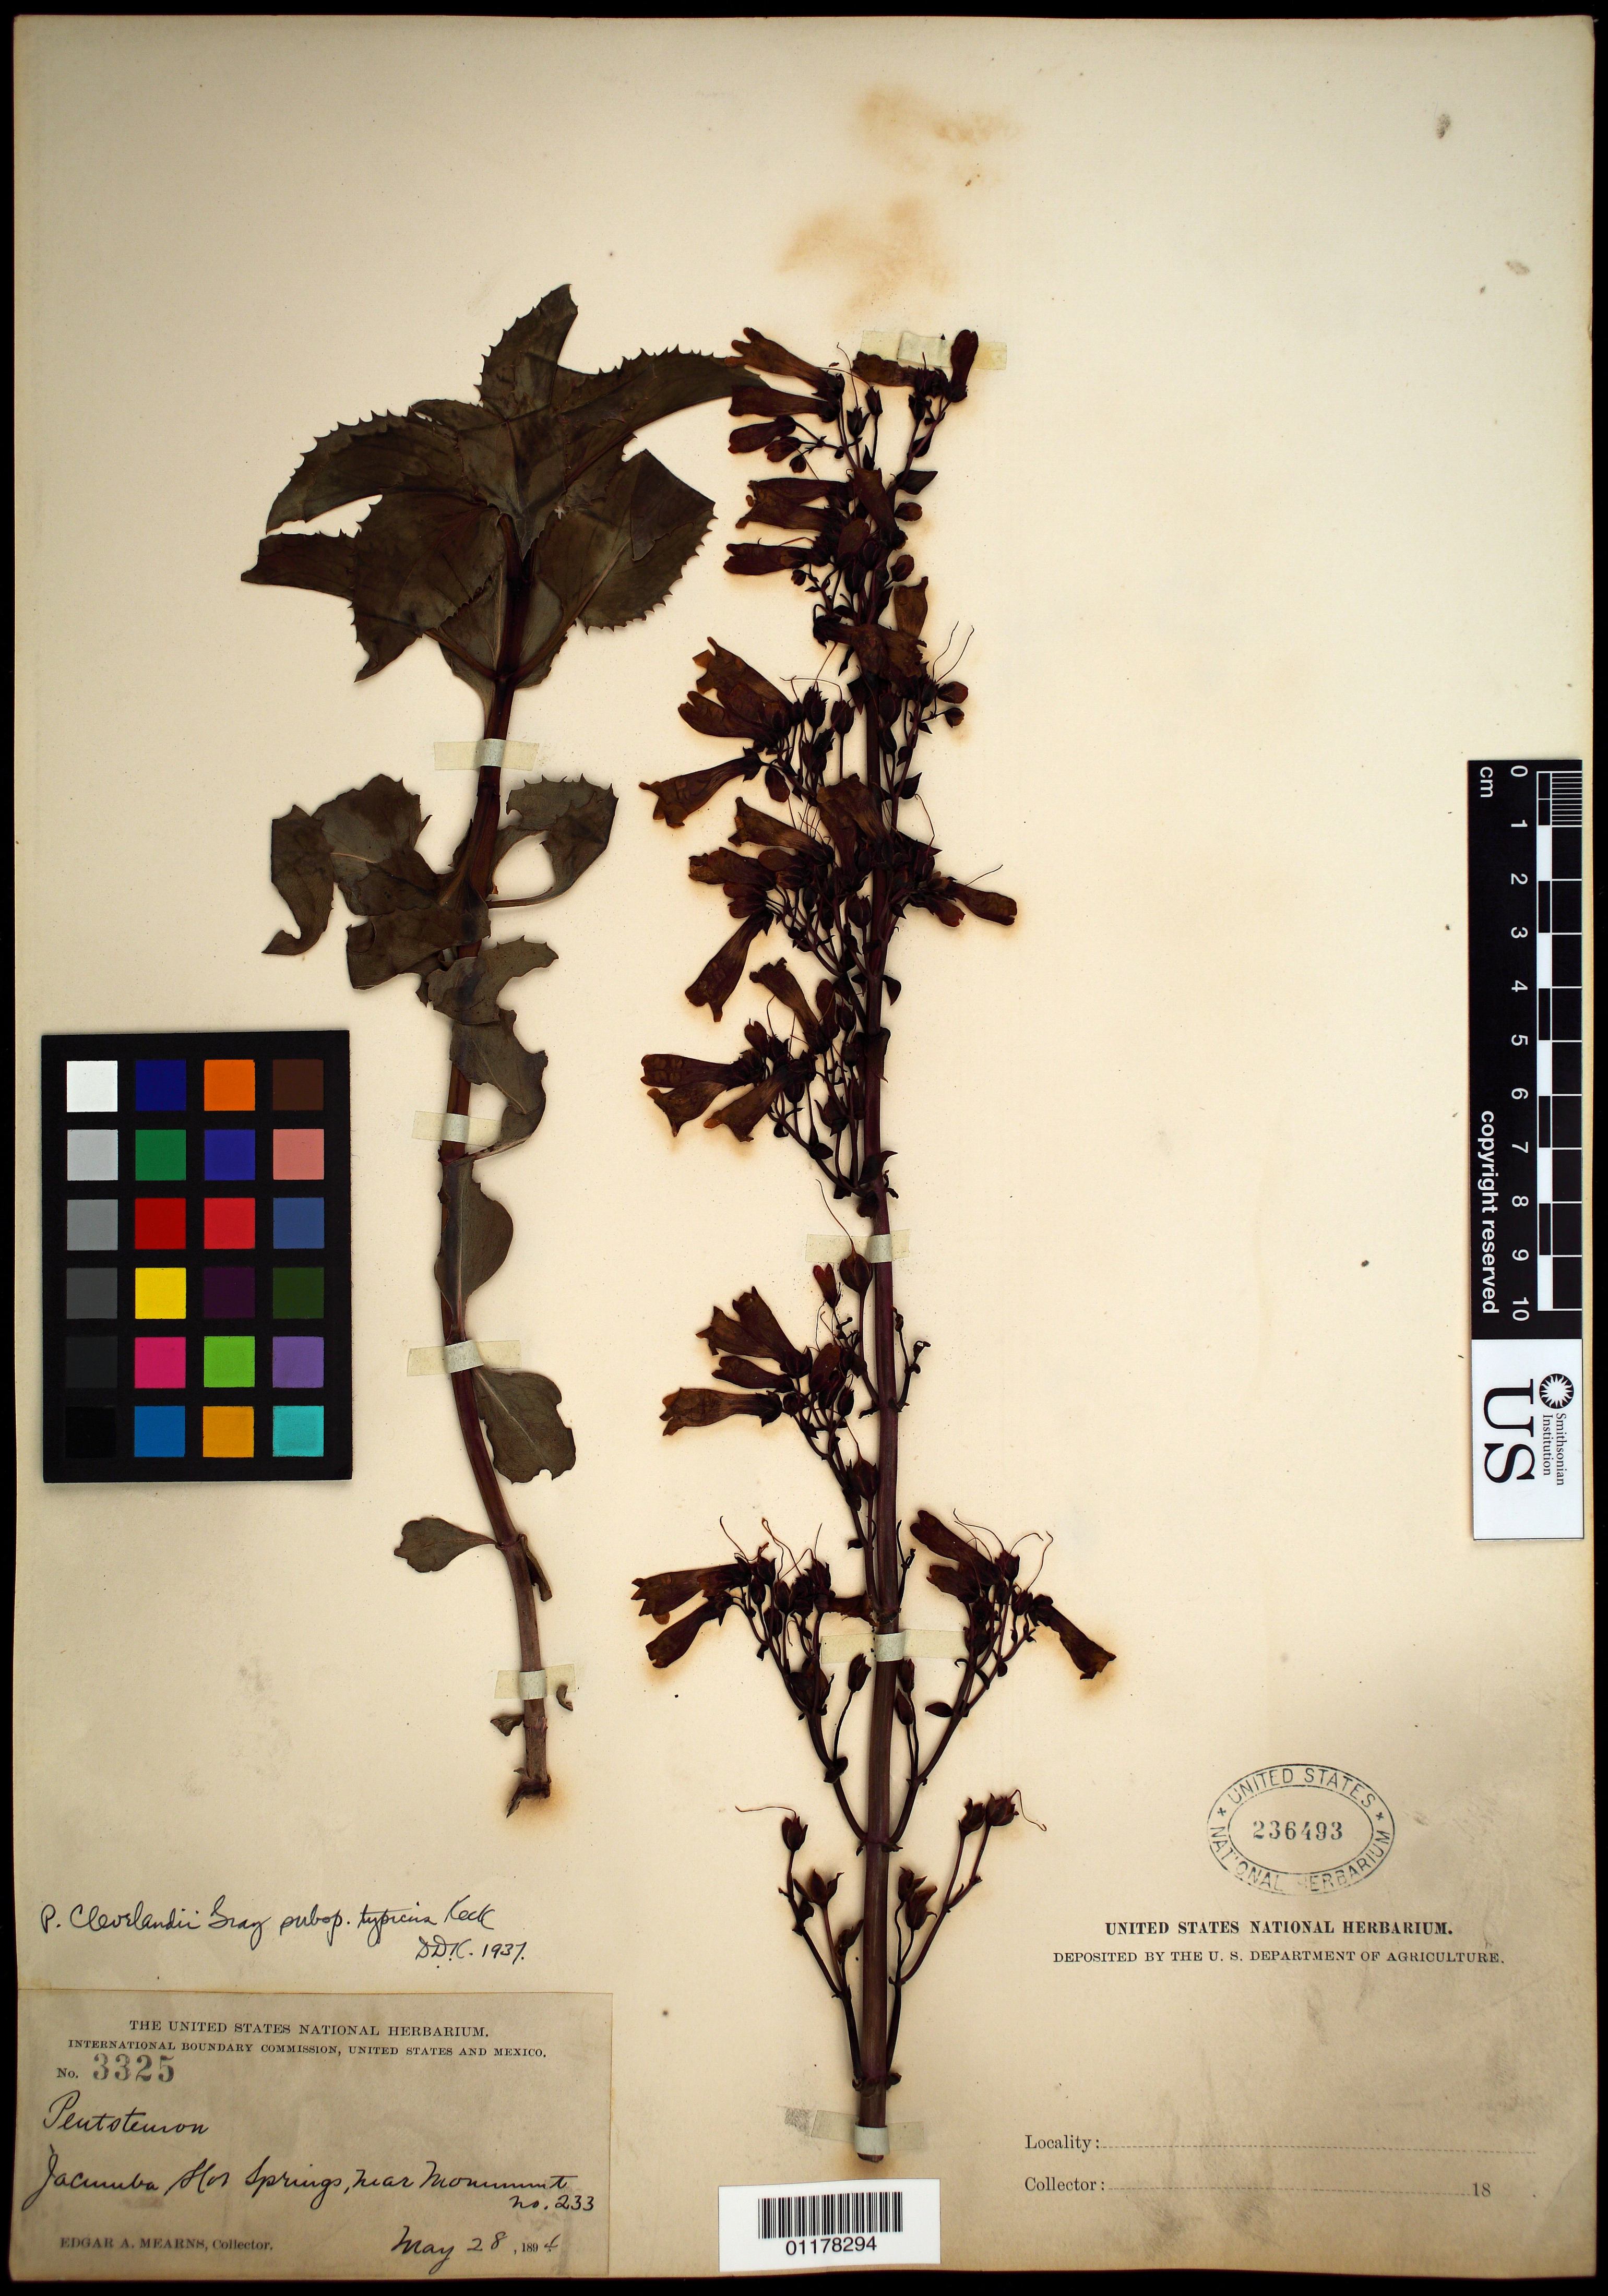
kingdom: Plantae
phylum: Tracheophyta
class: Magnoliopsida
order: Lamiales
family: Plantaginaceae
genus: Penstemon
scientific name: Penstemon clevelandii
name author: A. Gray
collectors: E. A. Mearns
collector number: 3325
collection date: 1894-05-28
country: United States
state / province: California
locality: Jacumba Hot Springs, near Monument 233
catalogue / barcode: US 236493